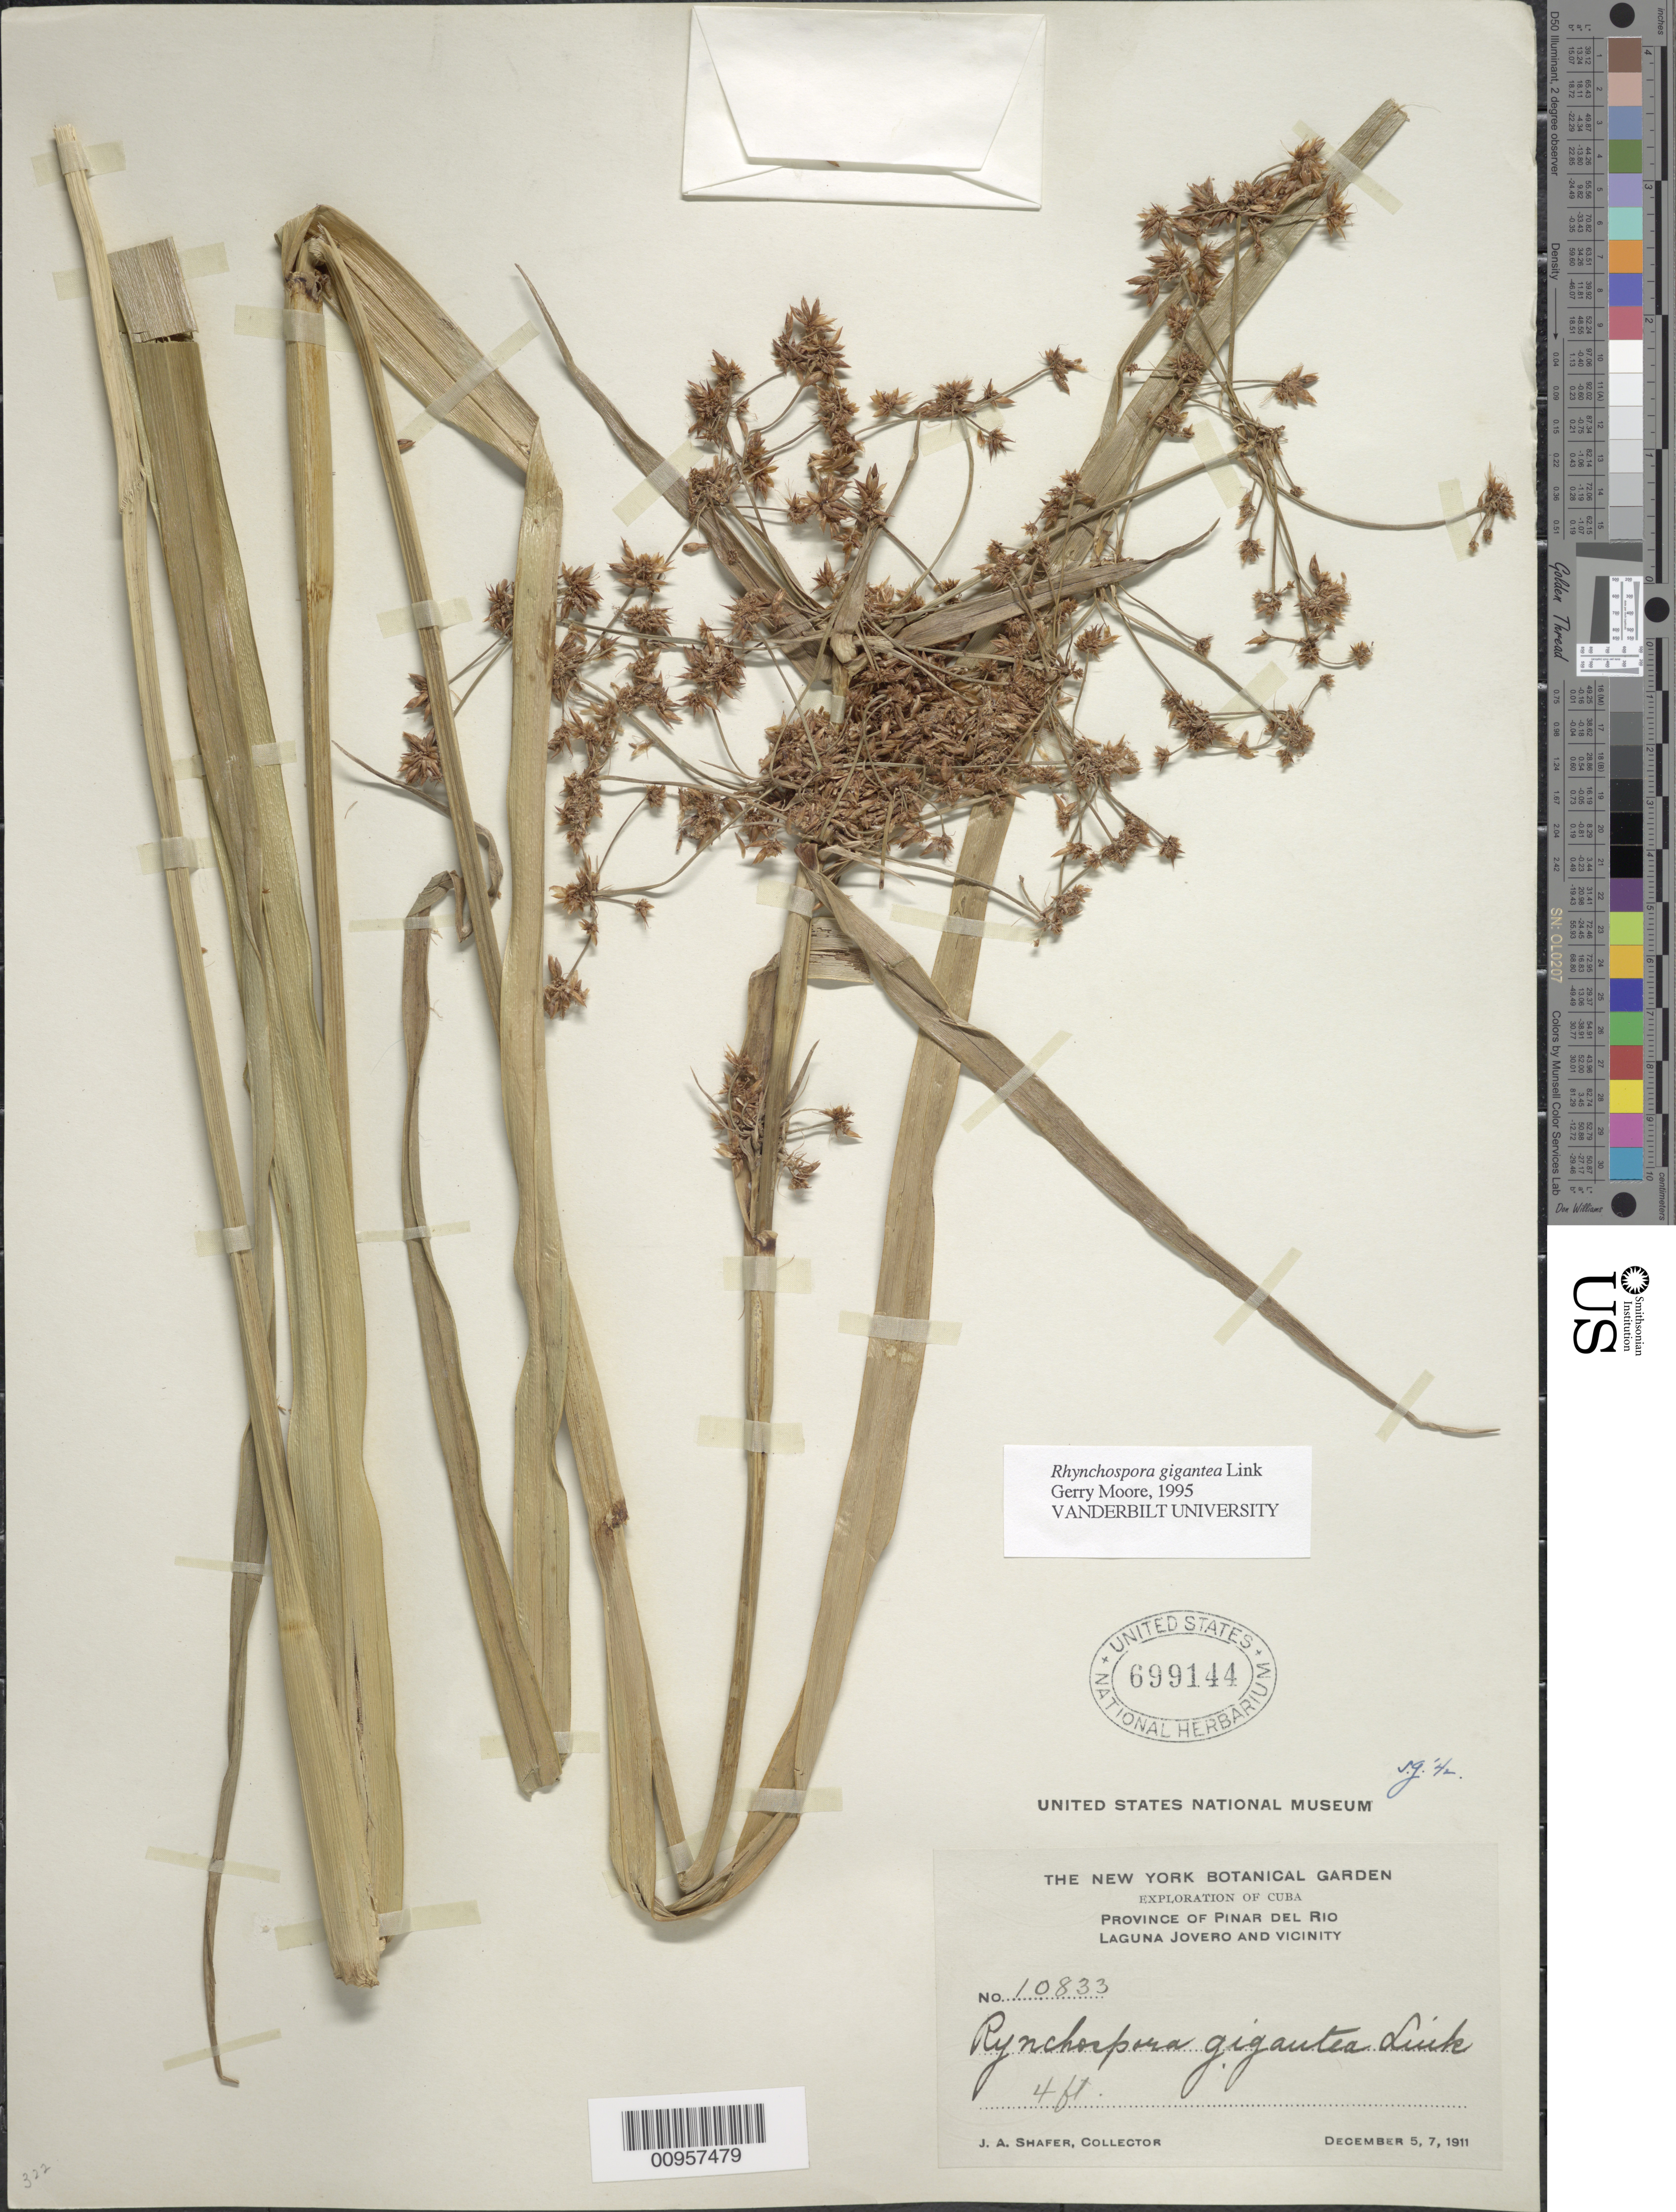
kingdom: Plantae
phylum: Tracheophyta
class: Liliopsida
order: Poales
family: Cyperaceae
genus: Rhynchospora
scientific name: Rhynchospora gigantea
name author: Link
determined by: Moore, G., (DUKE), Duke University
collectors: J. A. Shafer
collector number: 10833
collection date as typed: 05 Dec 1911 to 07 Dec 1911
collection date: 1911-12-05/1911-12-07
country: Cuba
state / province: Pinar del Rio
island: Cuba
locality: Laguna Jovero and vicinity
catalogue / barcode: US 699144